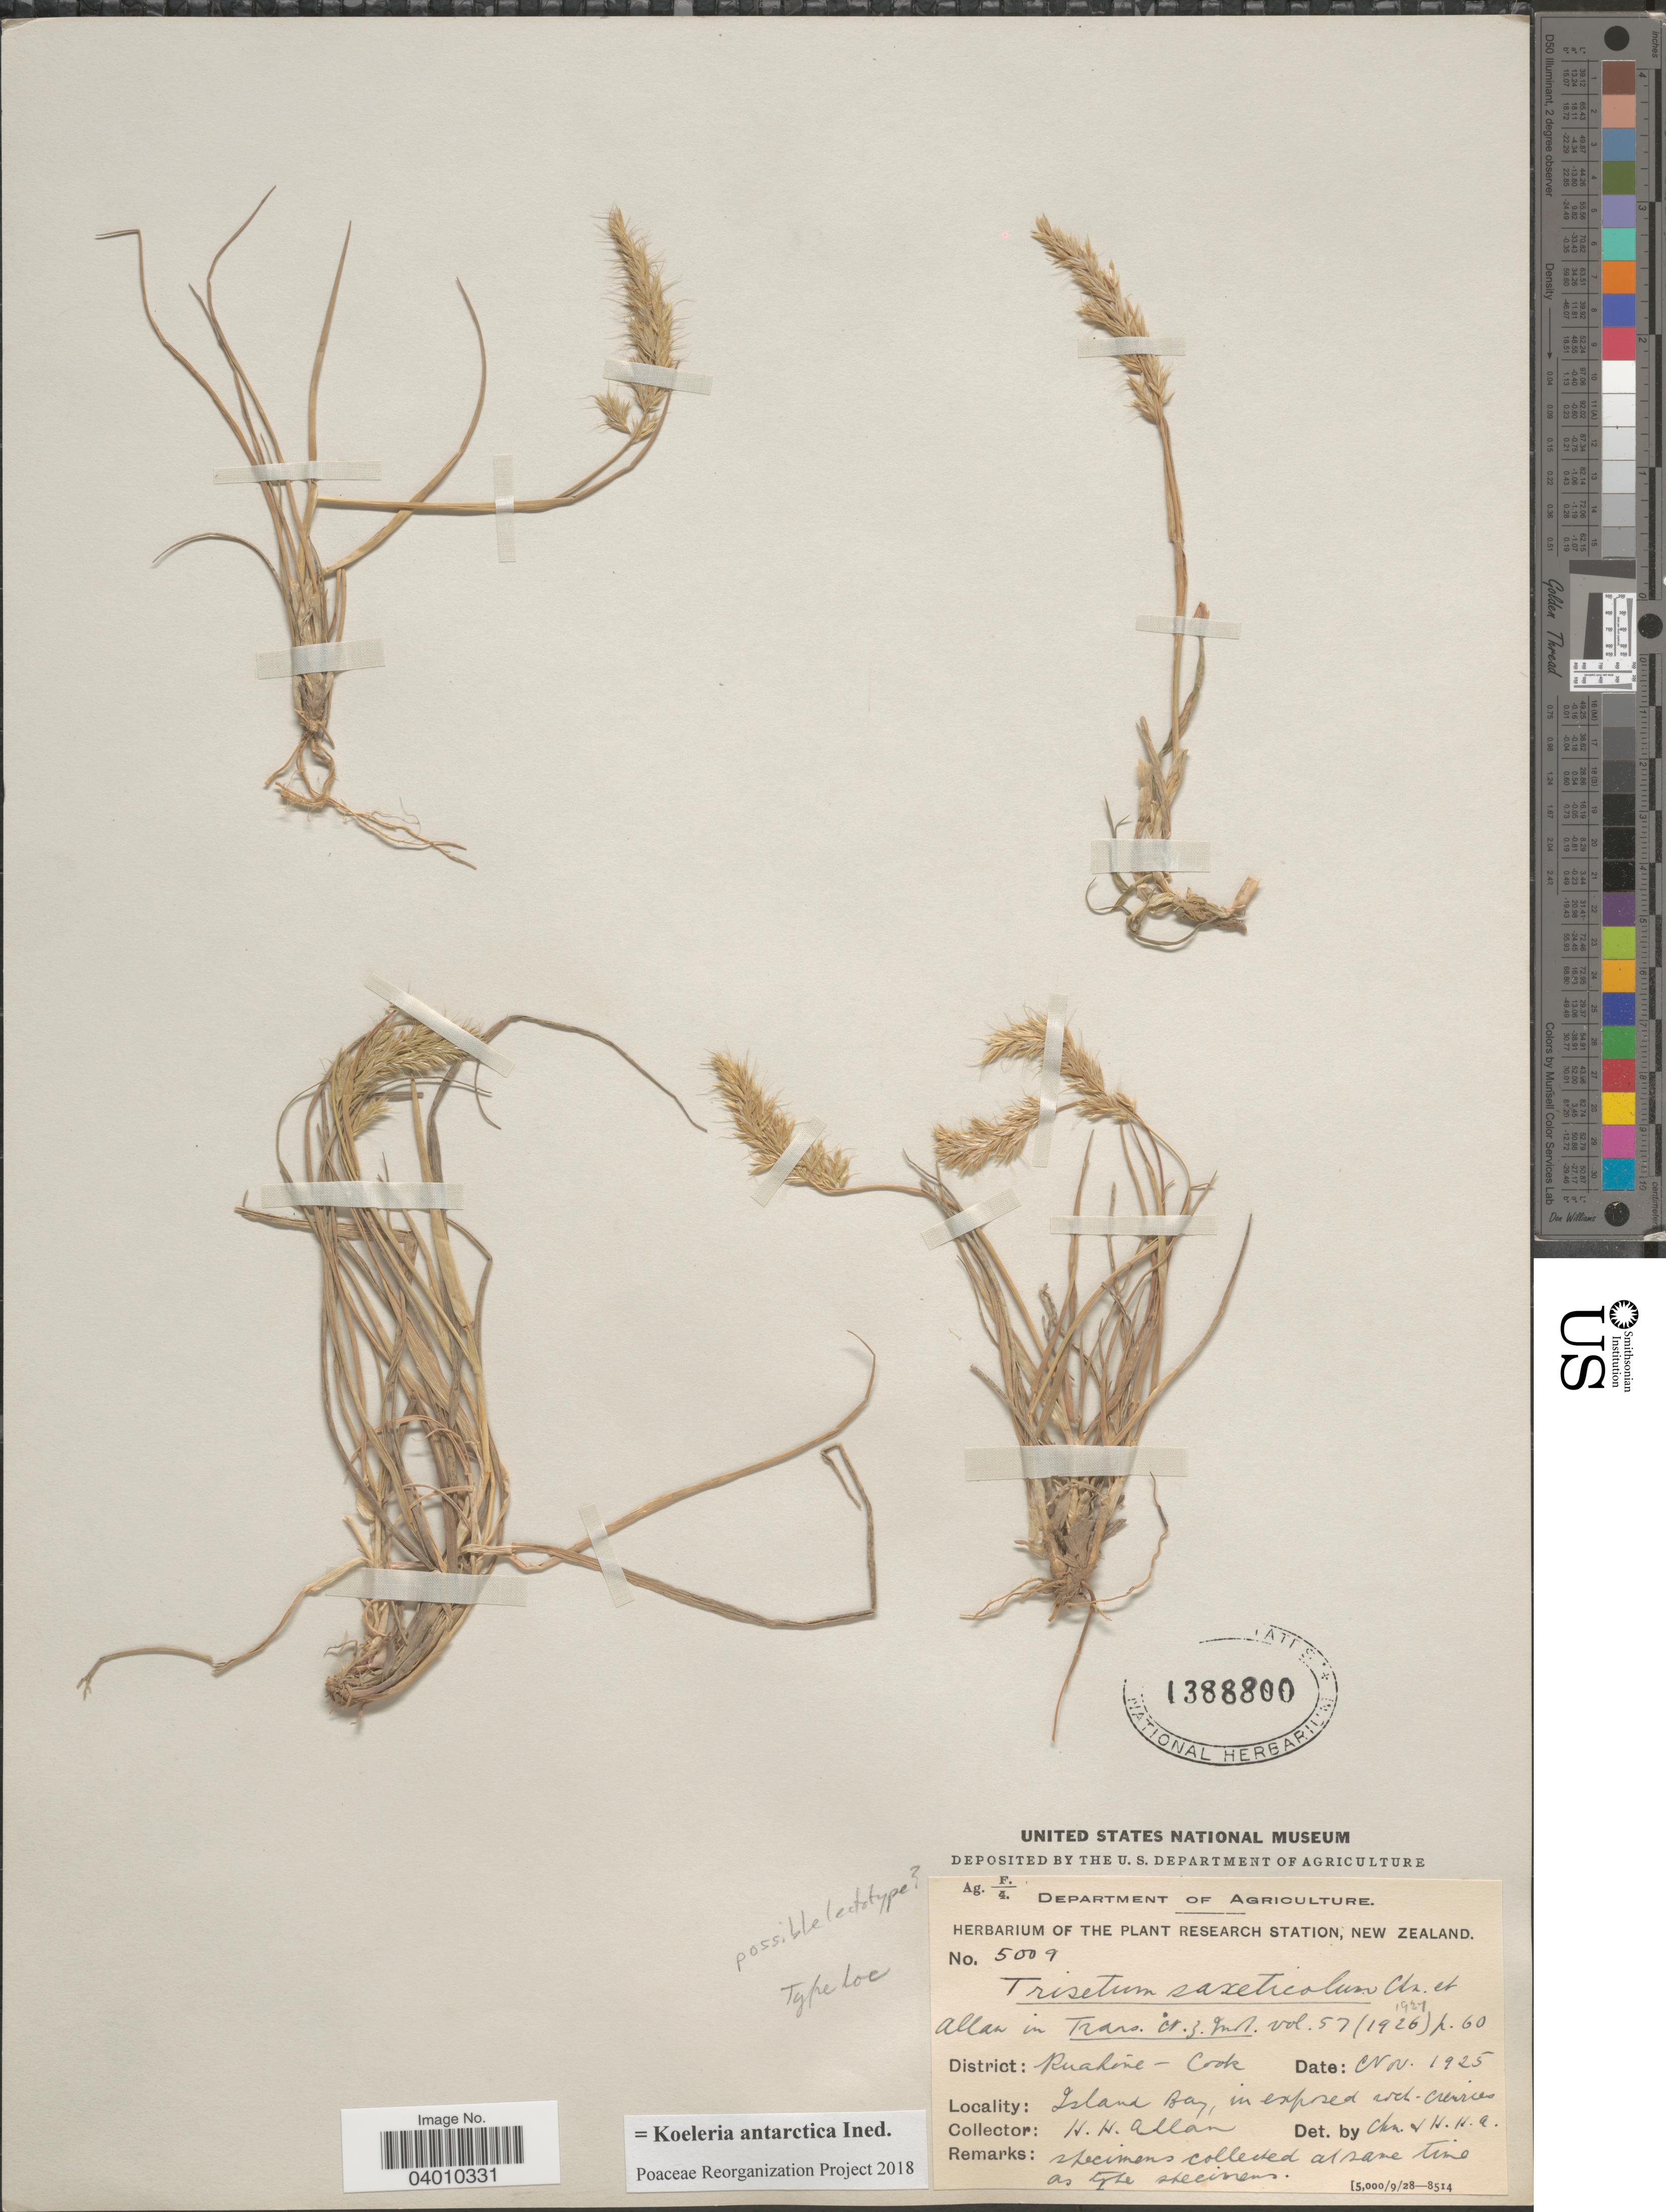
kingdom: Plantae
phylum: Tracheophyta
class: Liliopsida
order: Poales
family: Poaceae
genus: Koeleria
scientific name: Koeleria antarctica ined.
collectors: H. Allan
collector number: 5009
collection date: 1925-11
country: New Zealand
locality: District: Ruahine - Cook. Island Bay.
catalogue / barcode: US 1388800